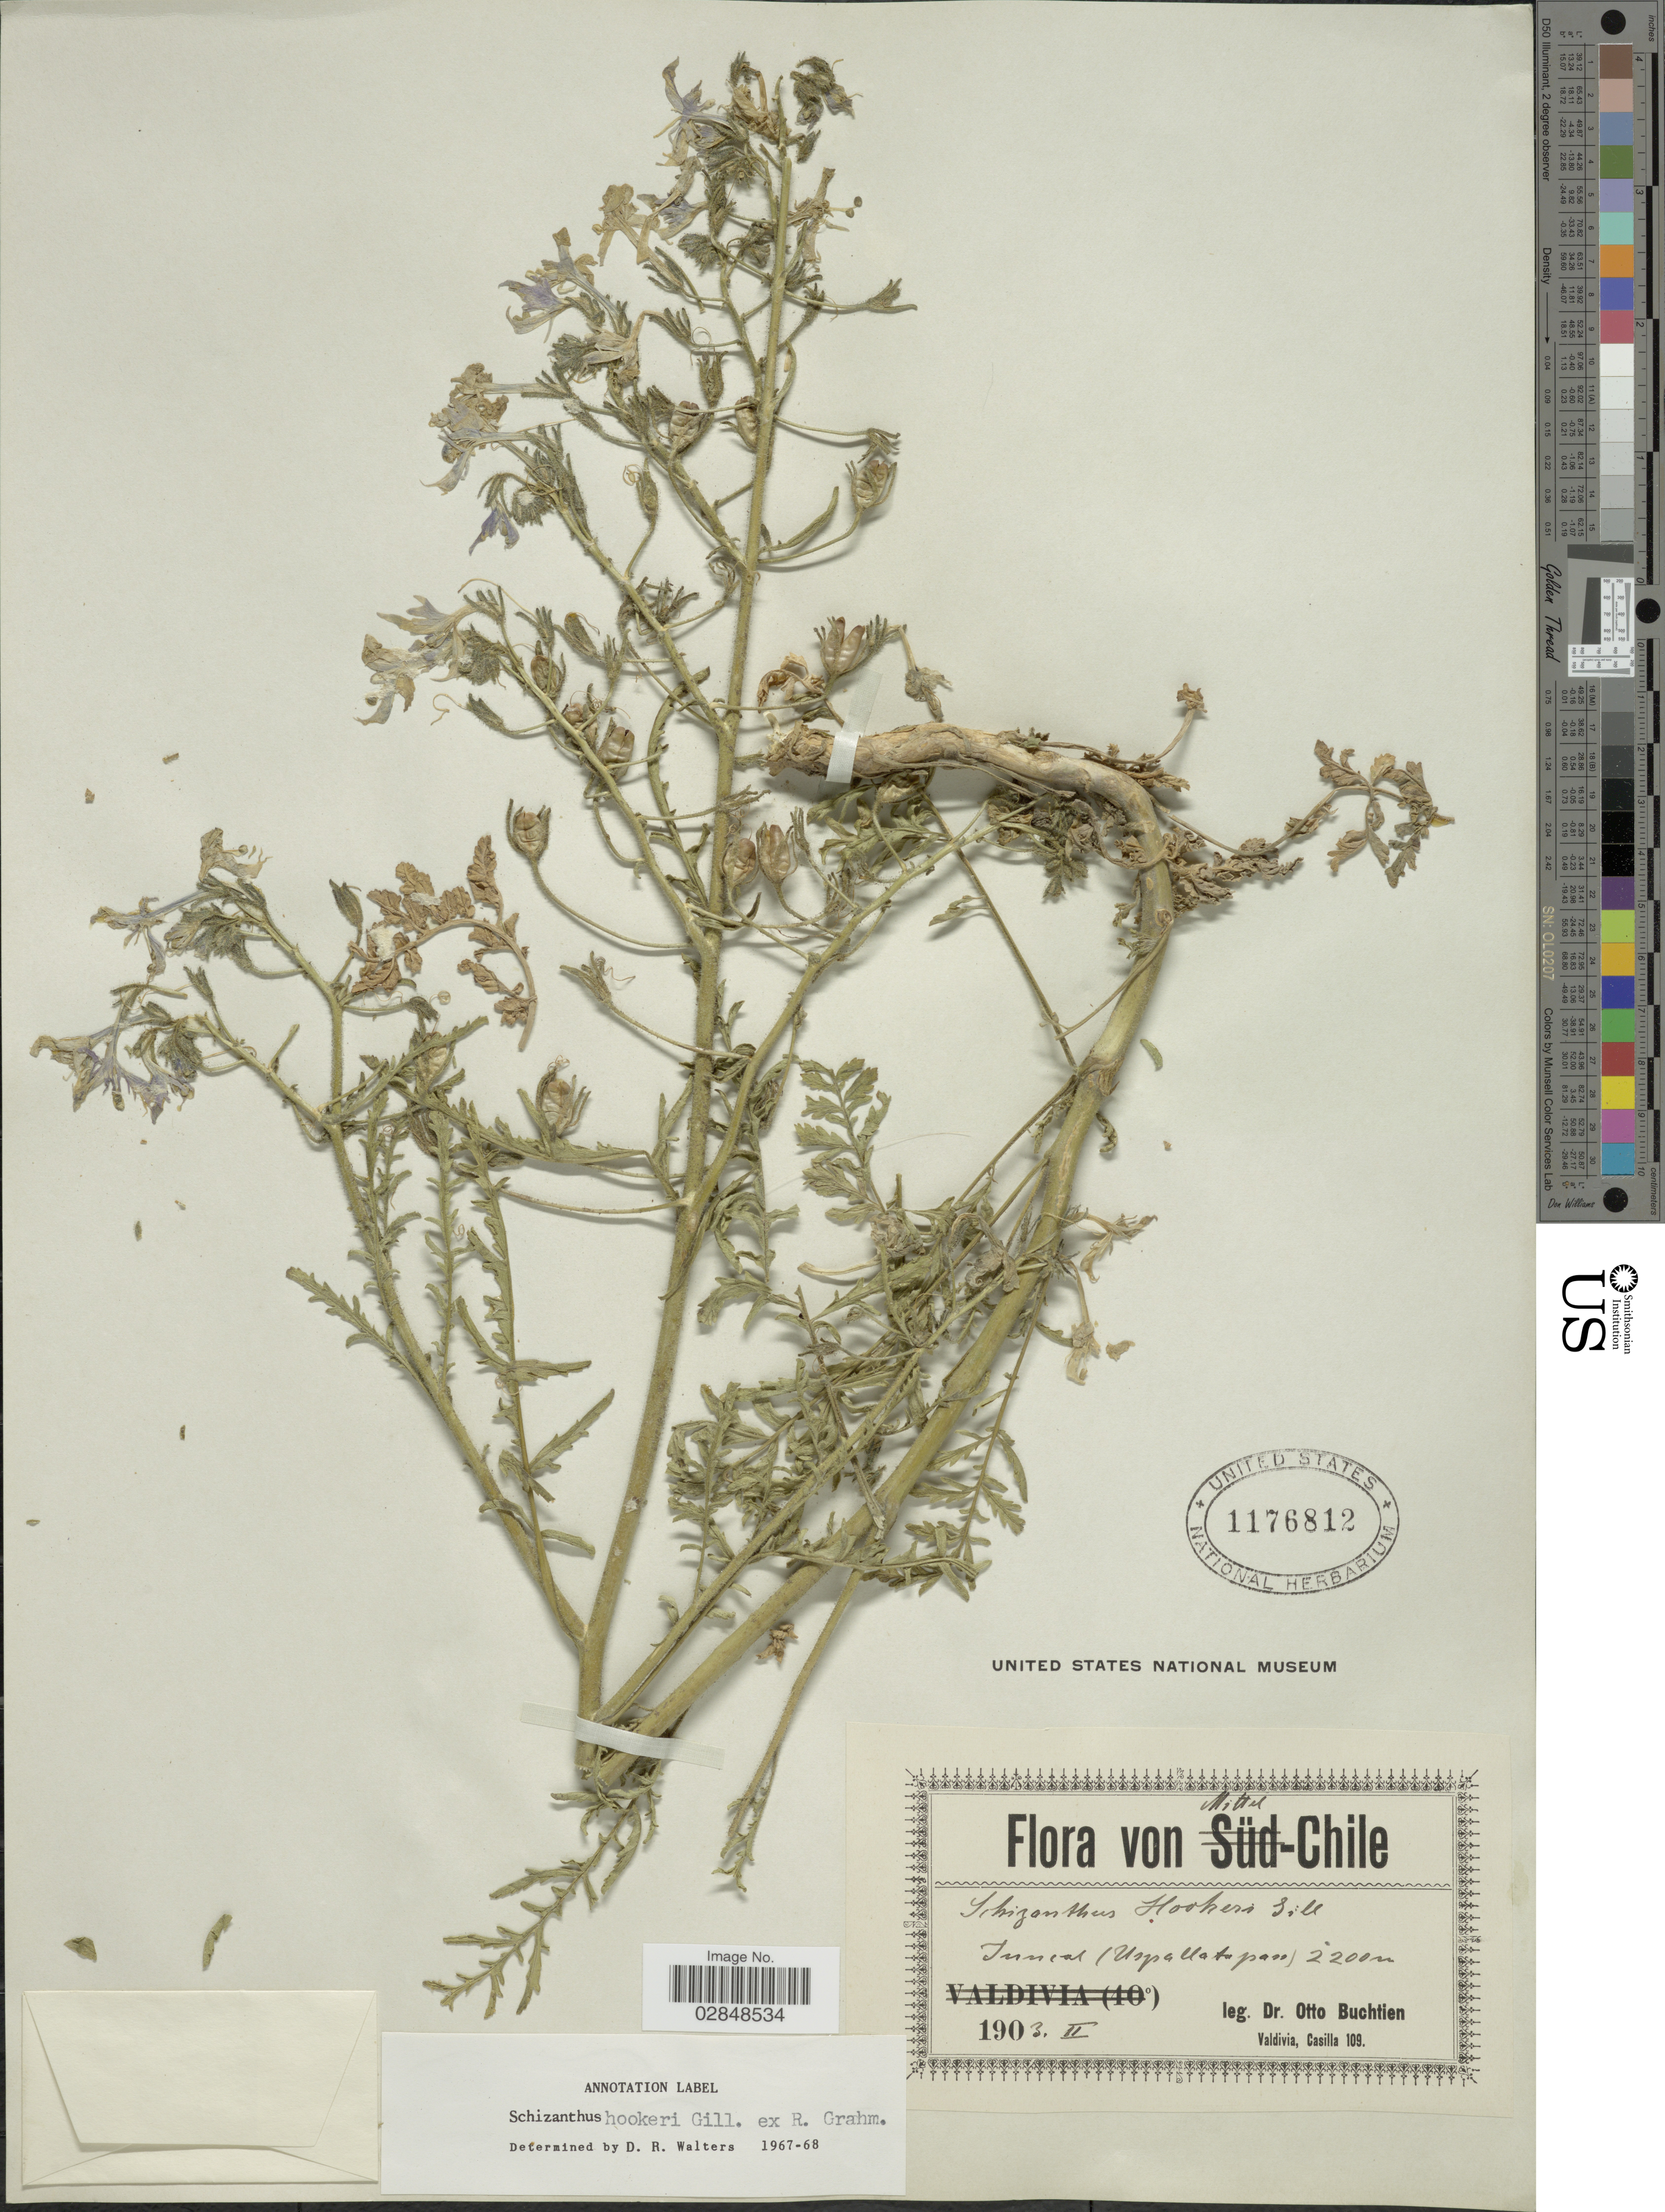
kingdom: Plantae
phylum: Tracheophyta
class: Magnoliopsida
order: Solanales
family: Solanaceae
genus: Schizanthus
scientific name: Schizanthus hookeri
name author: Gillies ex Graham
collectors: O. Buchtien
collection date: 1903-02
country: Chile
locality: Mittel-Chile. Innial (Uspallata pass).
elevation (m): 2200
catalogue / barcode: US 1176812